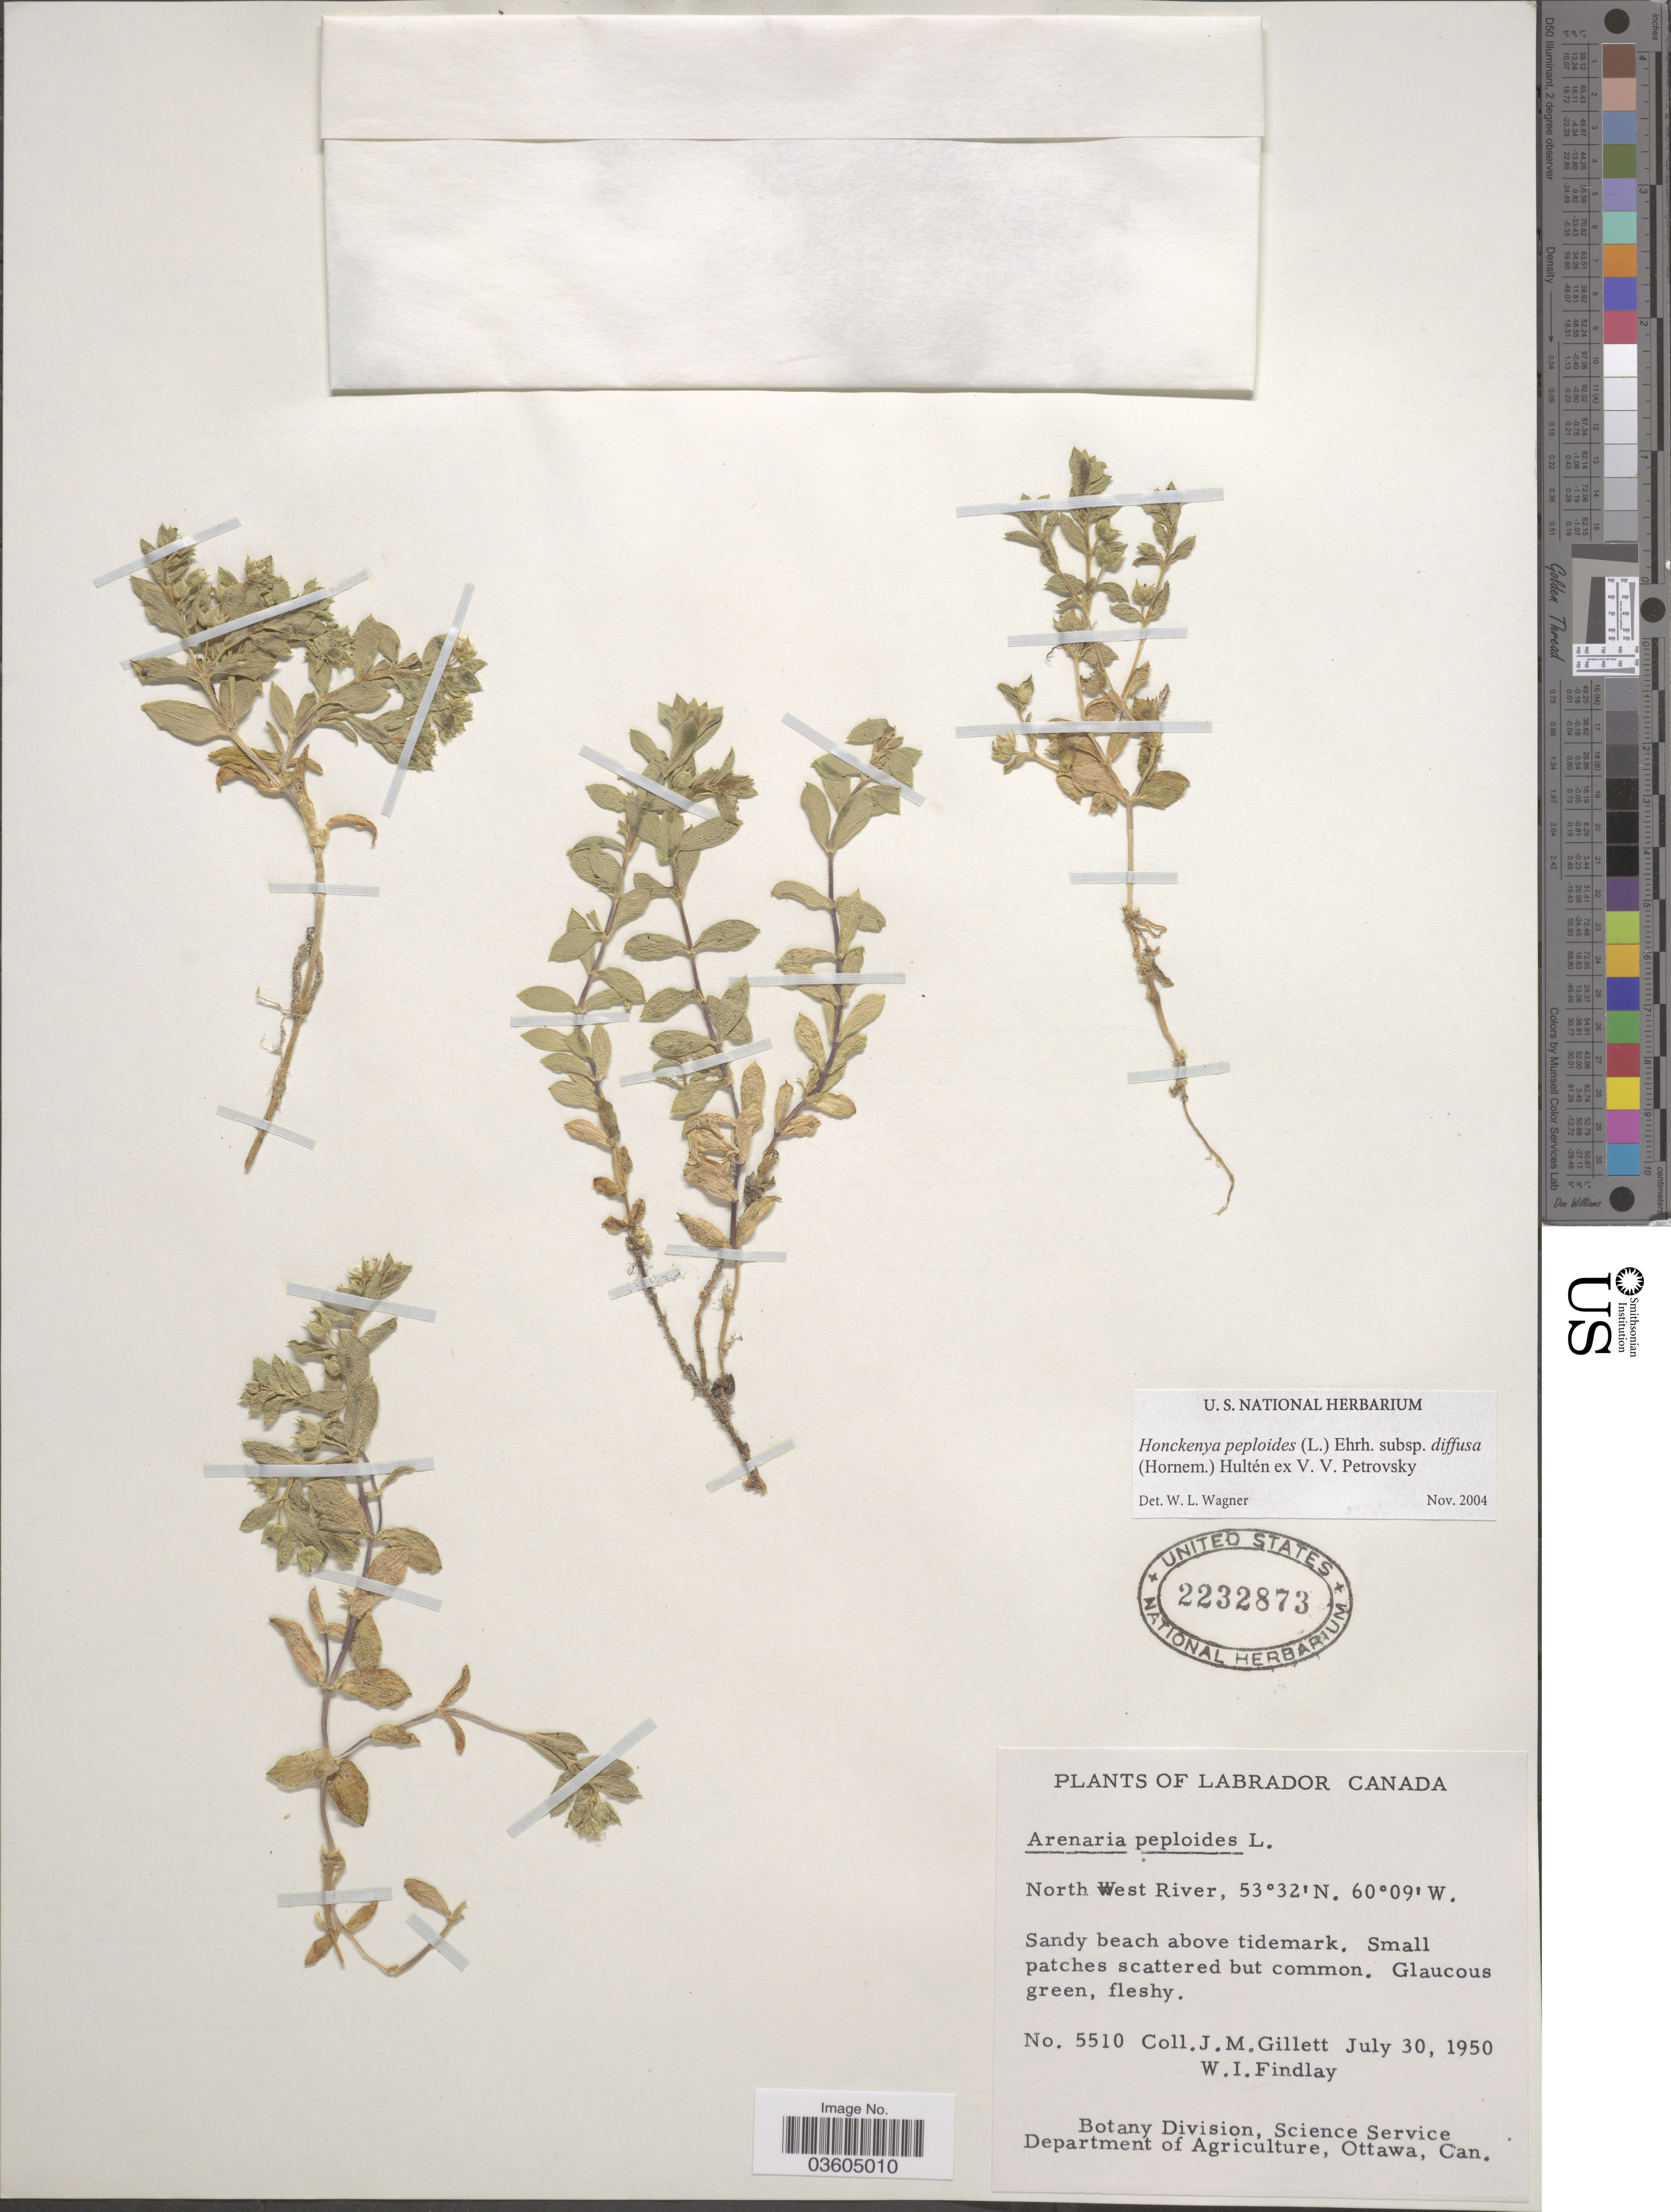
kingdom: Plantae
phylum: Tracheophyta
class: Magnoliopsida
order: Caryophyllales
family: Caryophyllaceae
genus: Honckenya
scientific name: Honckenya peploides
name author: (L.) Ehrh.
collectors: J. M. Gillett & W. Findlay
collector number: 5510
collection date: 1950-07-30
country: Canada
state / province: Newfoundland and Labrador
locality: Labrador. North West River.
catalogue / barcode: US 2232873